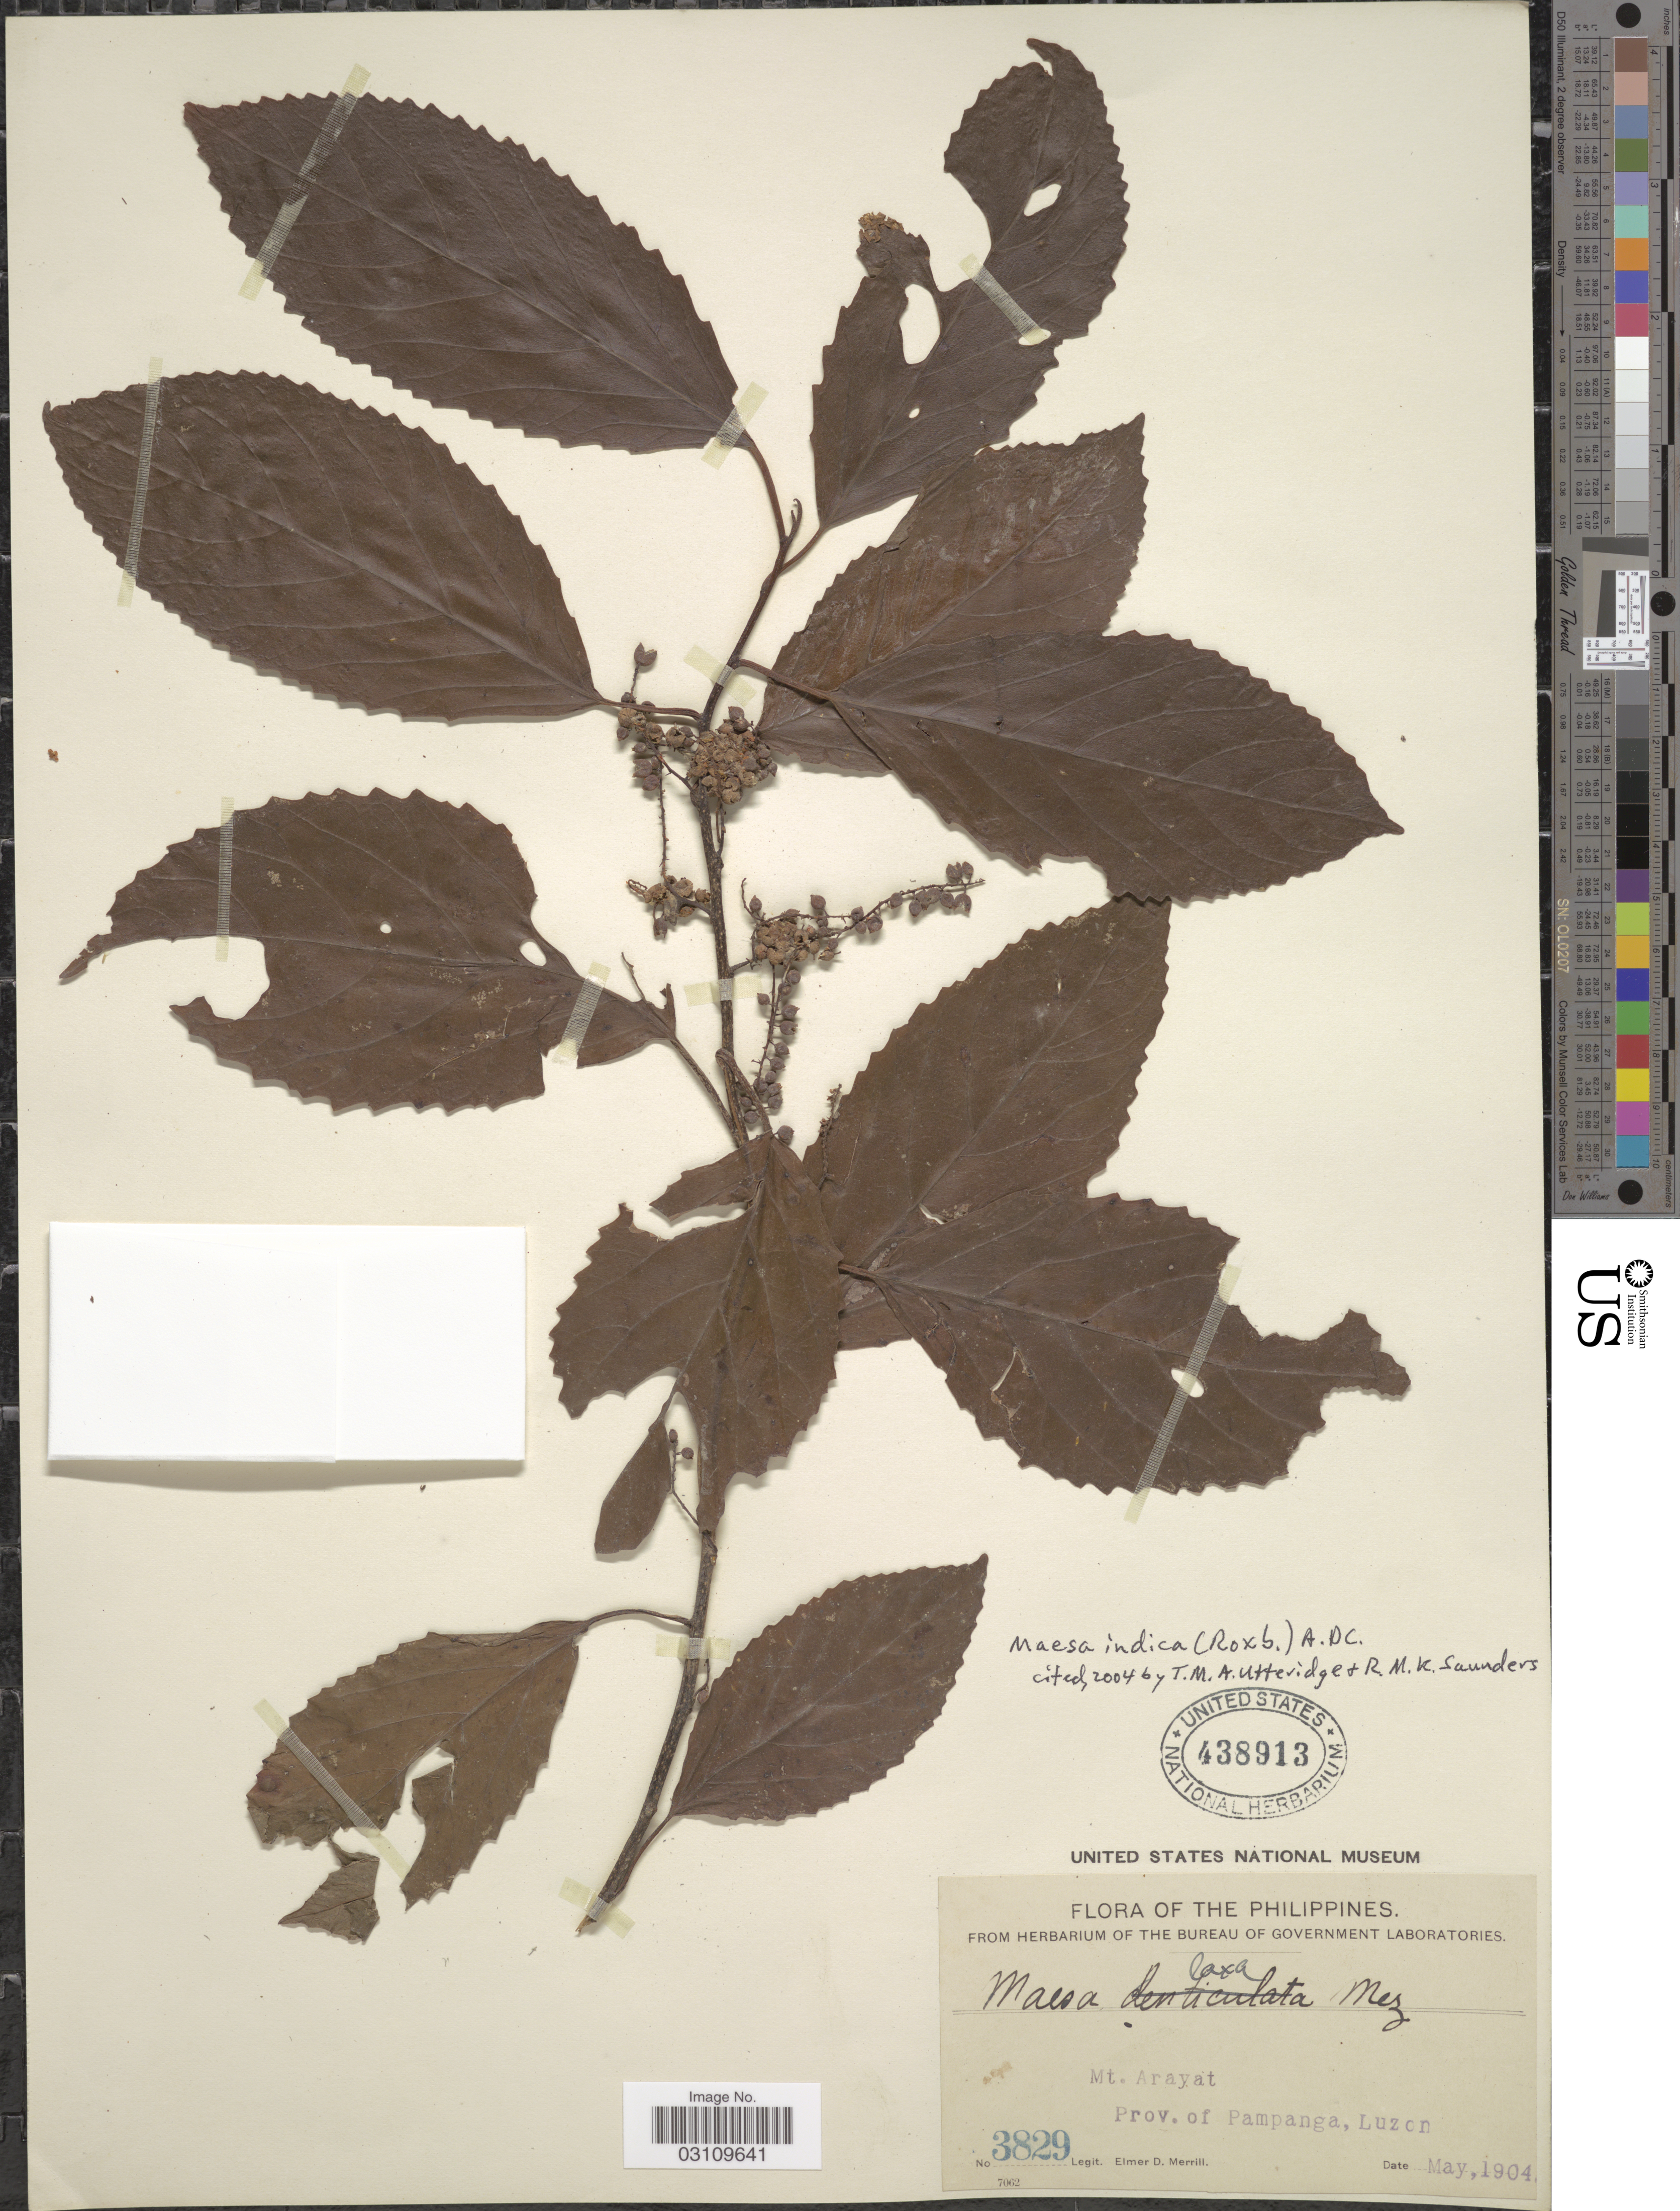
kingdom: Plantae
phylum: Tracheophyta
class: Magnoliopsida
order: Ericales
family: Primulaceae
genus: Maesa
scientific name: Maesa indica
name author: (Roxb.) A. DC.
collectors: E. D. Merrill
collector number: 3829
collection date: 1904-05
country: Philippines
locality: Mt. Arayat, Prov. Pampanga, Luzon.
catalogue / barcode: US 438913